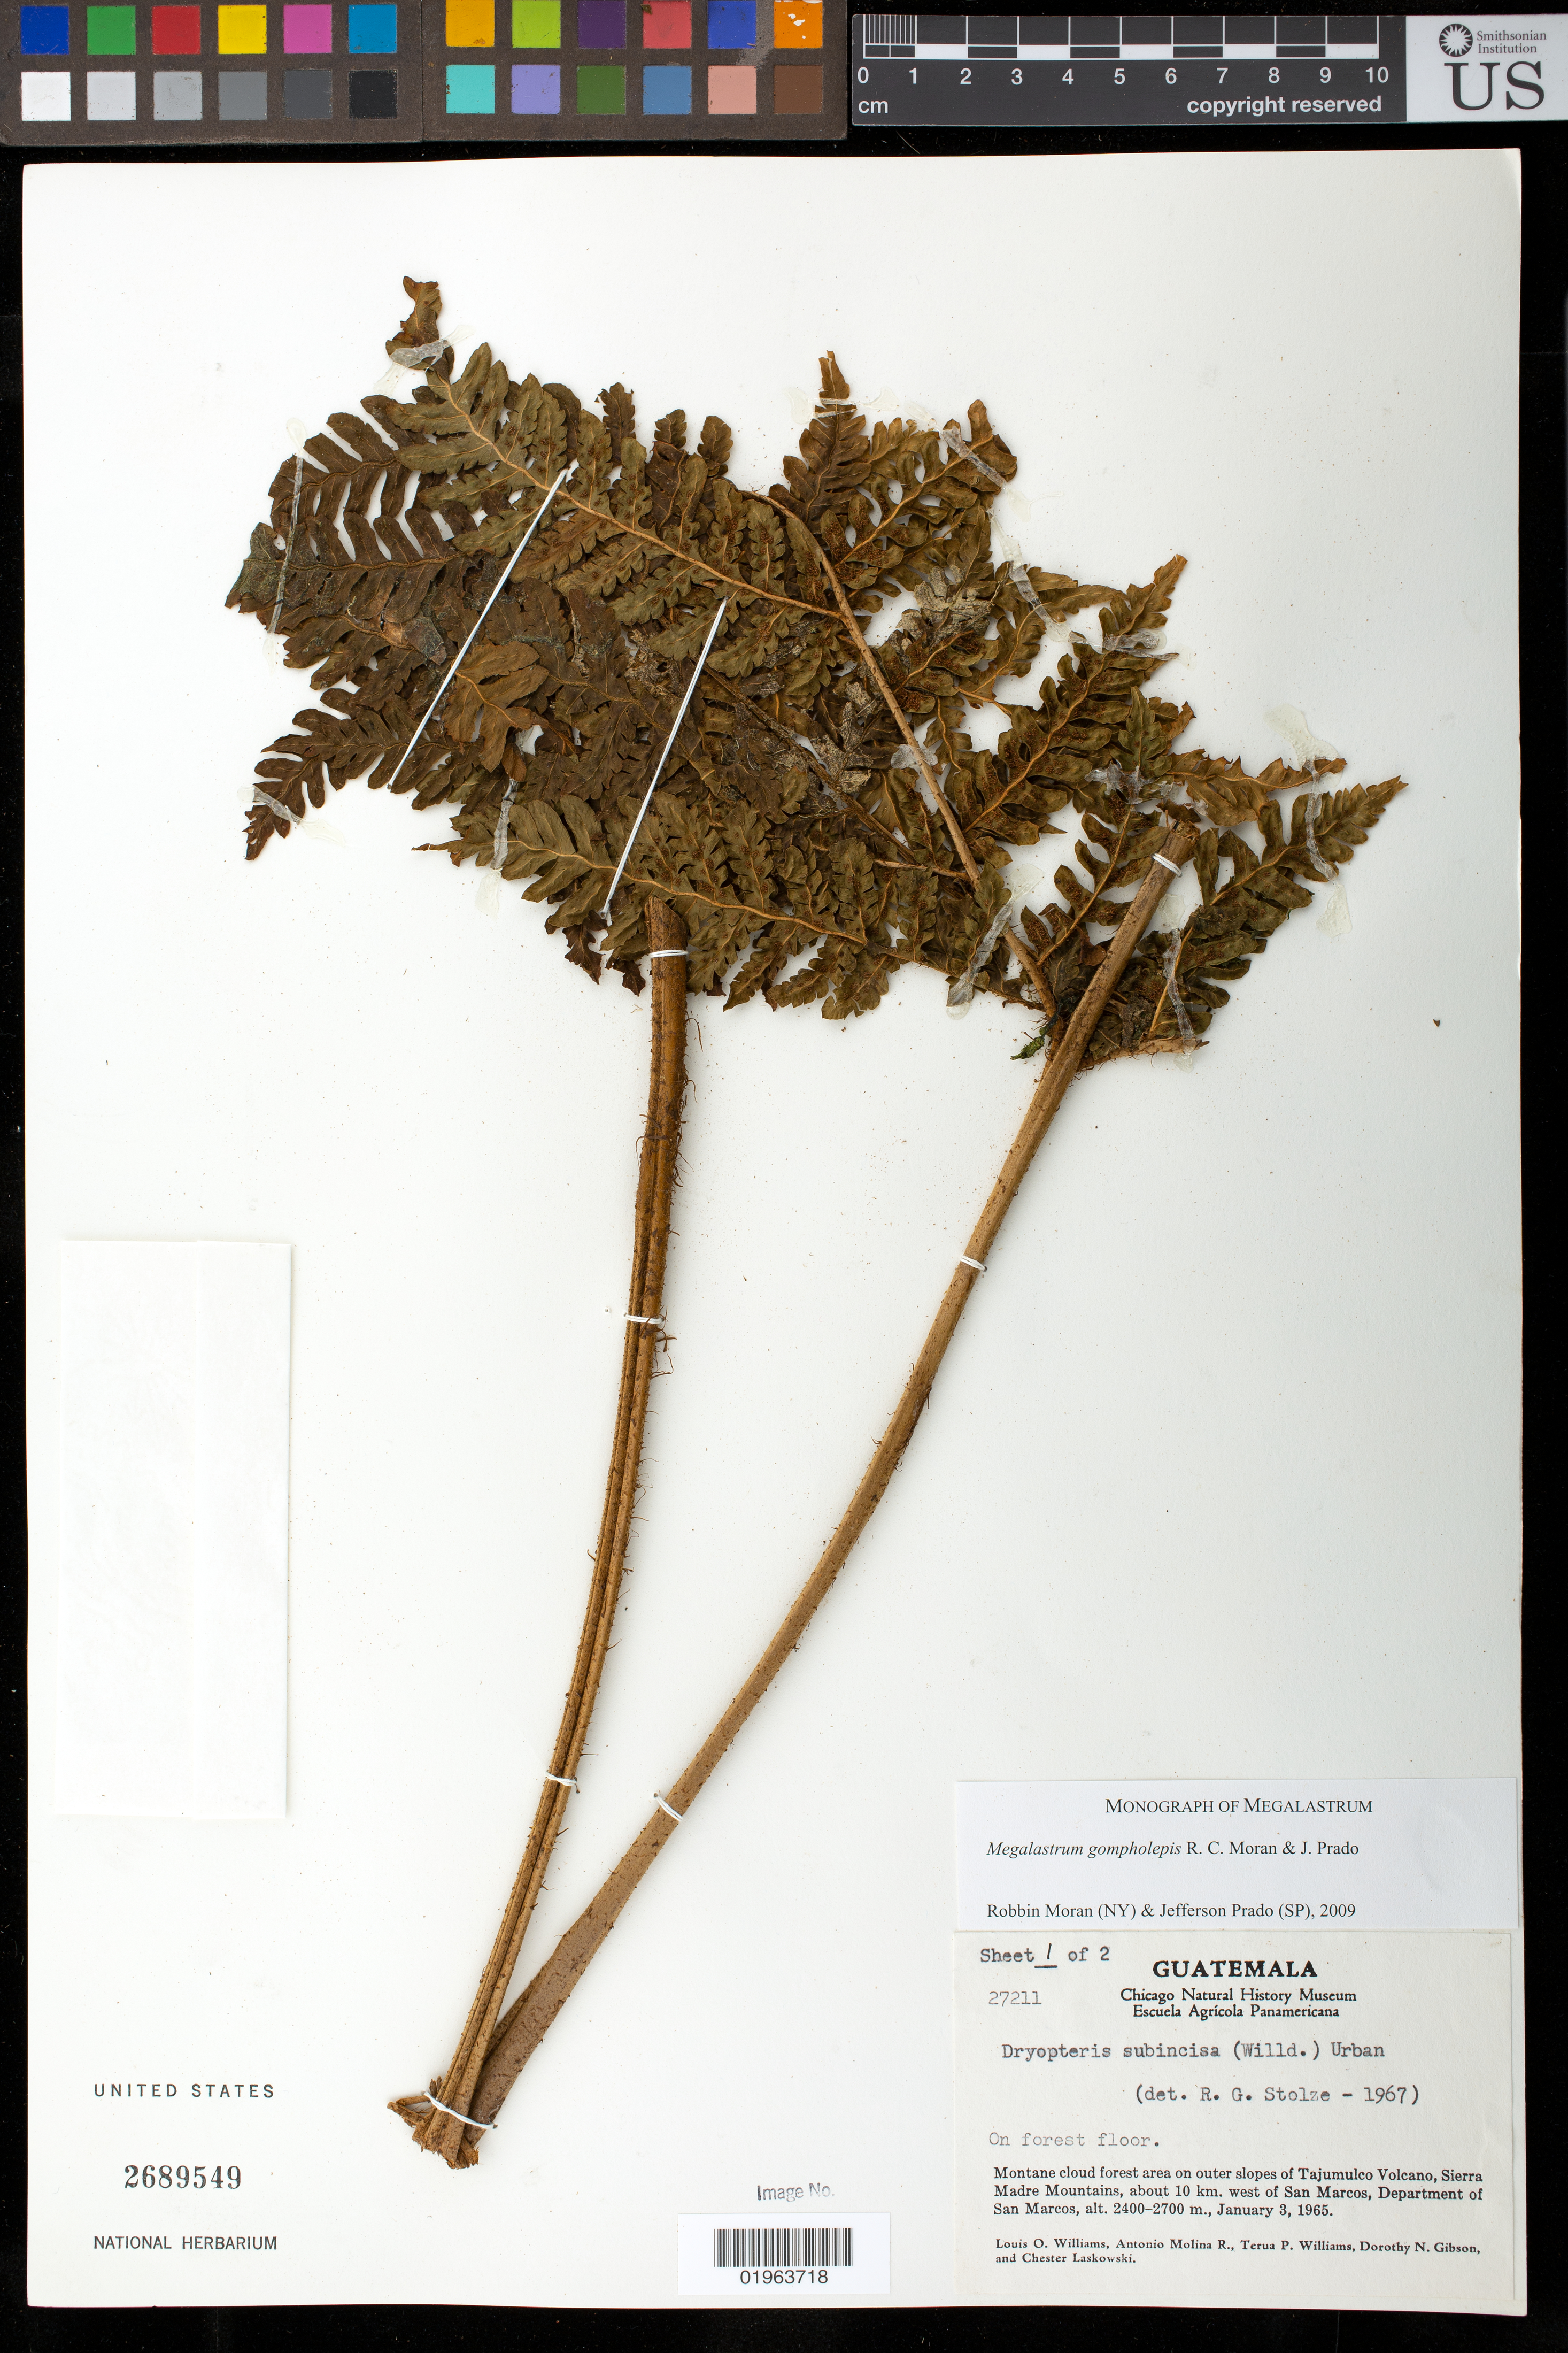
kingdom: Plantae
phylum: Tracheophyta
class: Polypodiopsida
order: Polypodiales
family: Dryopteridaceae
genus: Megalastrum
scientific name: Megalastrum gompholepis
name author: R.C. Moran & J. Prado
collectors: L. O. Williams, A. Molina R., T. P. Williams, D. N. Gibson & C. Laskowski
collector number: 27211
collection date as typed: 03 Jan 1965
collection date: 1965-01-03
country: Guatemala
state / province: San Marcos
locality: Tajumulco Volcano, Sierra Madre Mountains, about 10 km W of San Marcos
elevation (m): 2400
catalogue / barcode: US 2689549